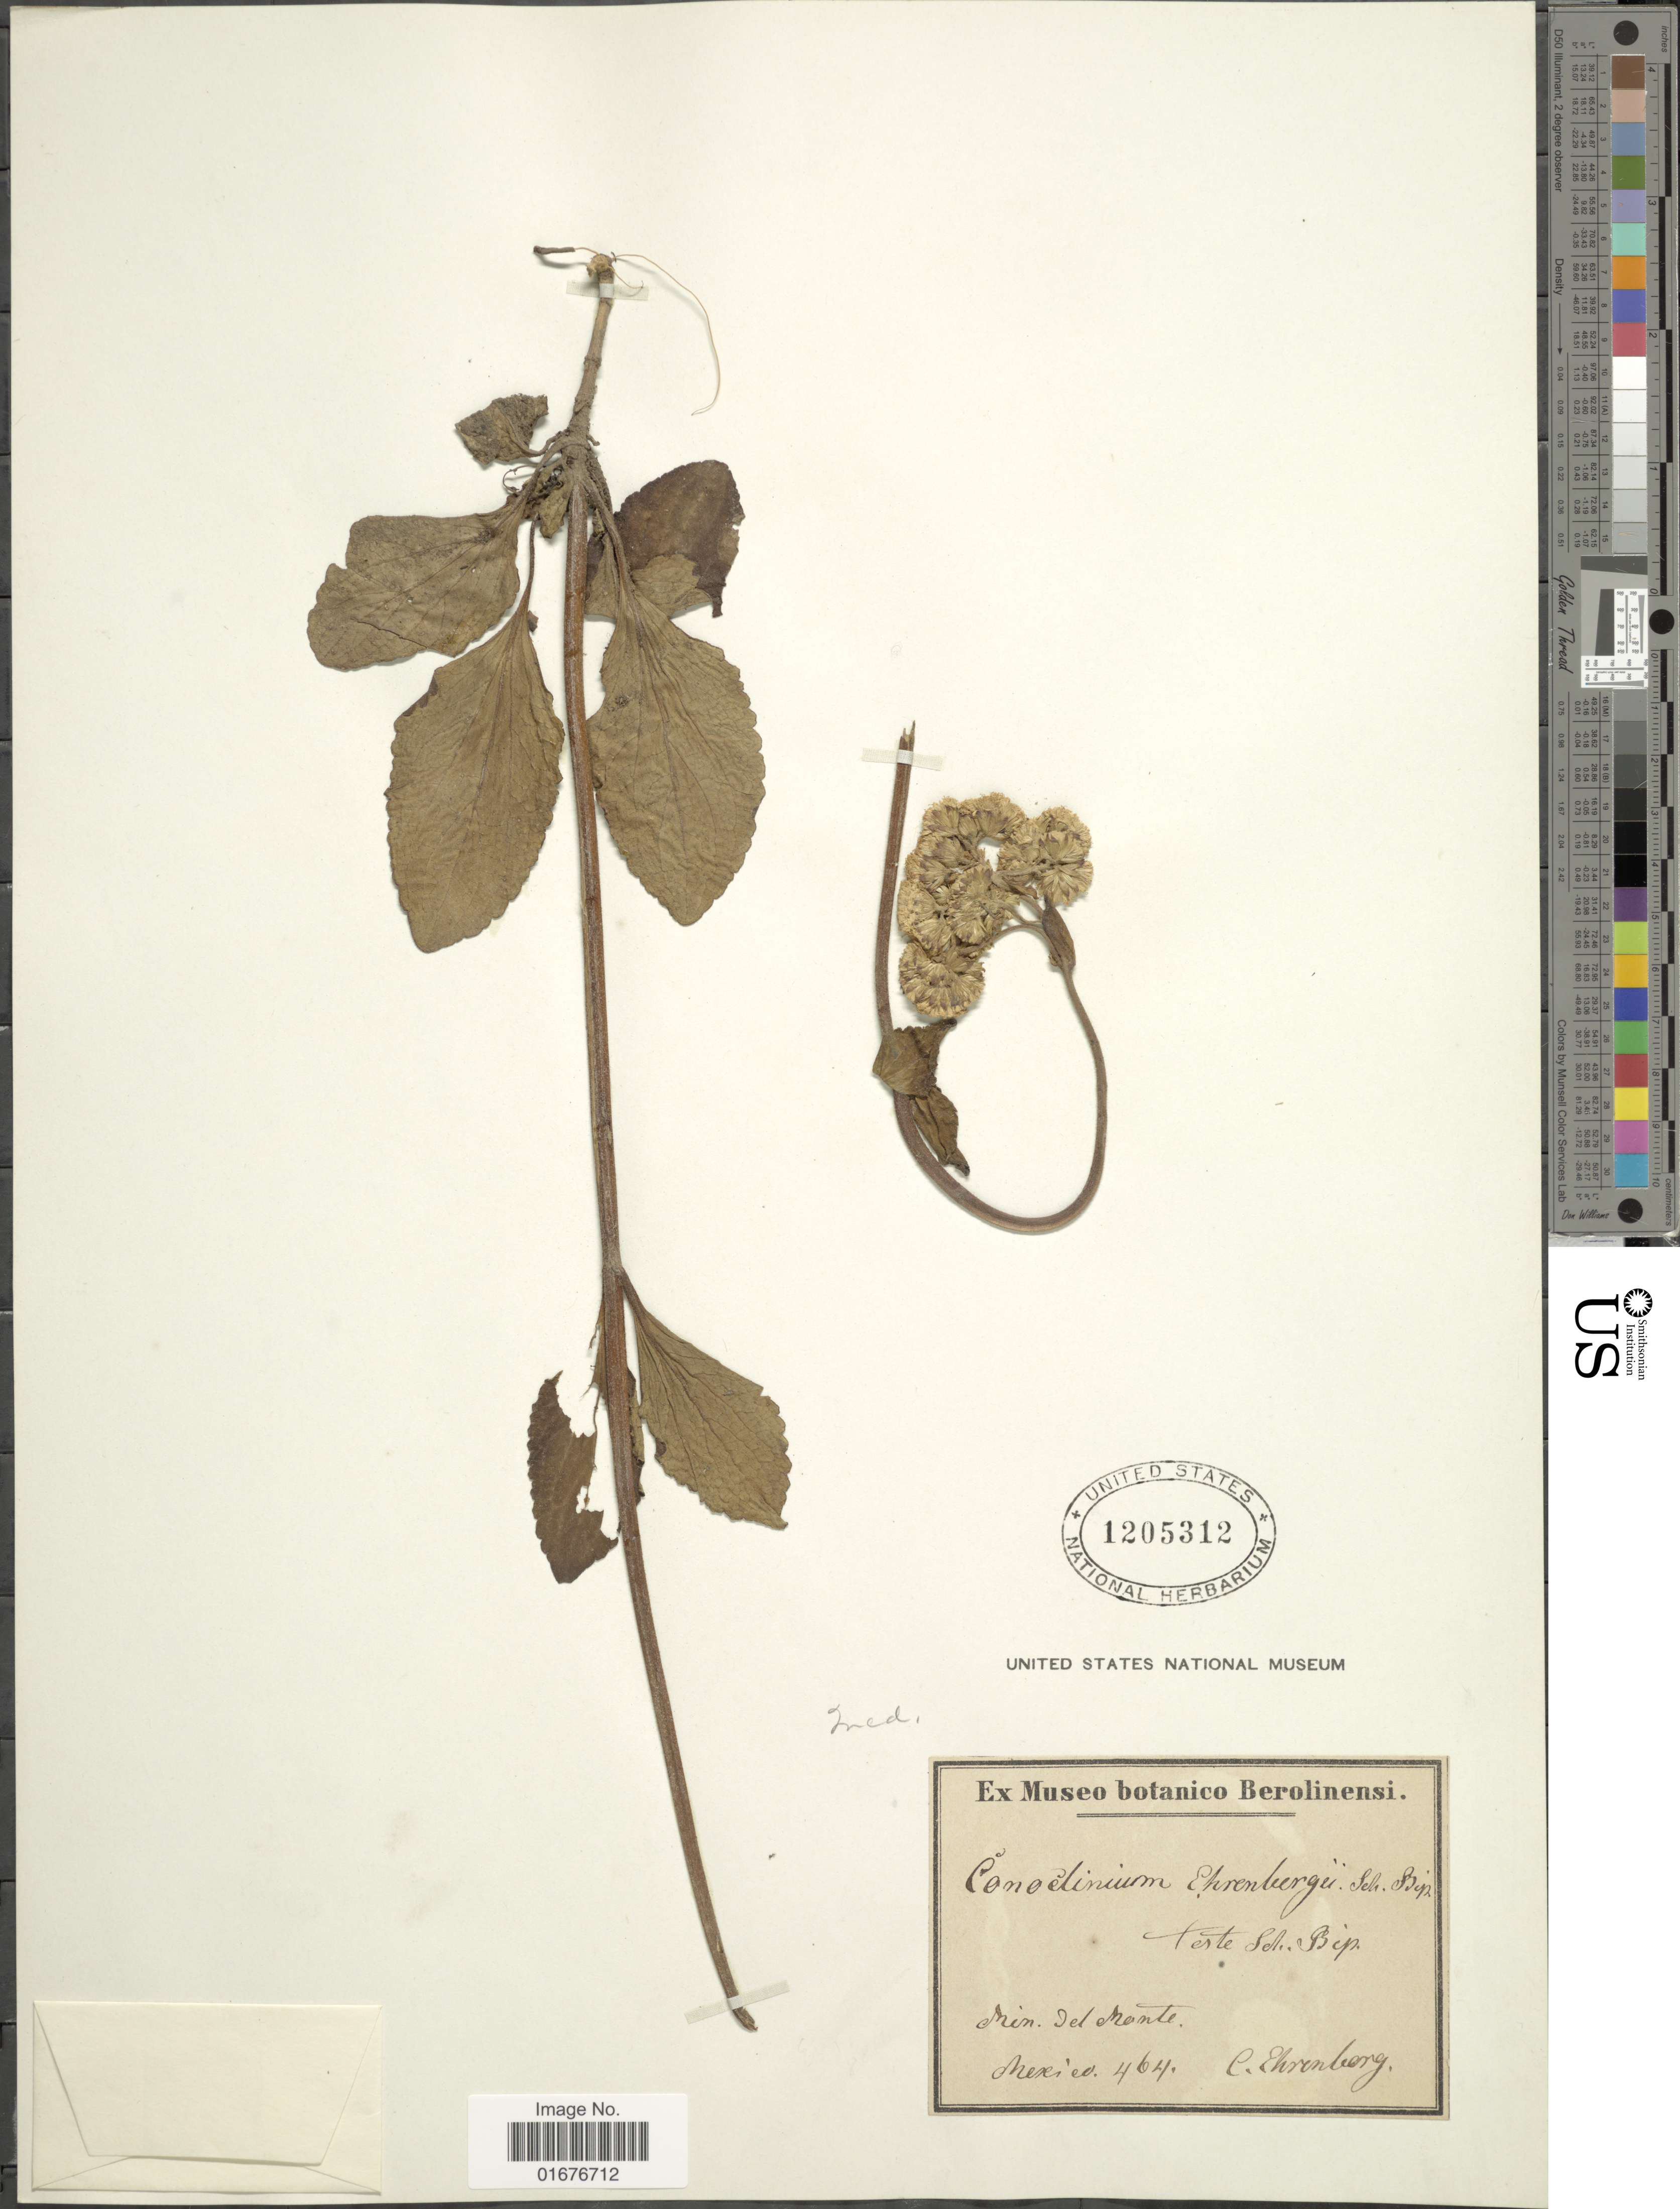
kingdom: Plantae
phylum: Tracheophyta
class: Magnoliopsida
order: Asterales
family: Asteraceae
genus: Ageratina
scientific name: Ageratina prunellaefolia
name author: (Kunth) R.M. King & H. Rob.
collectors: C. G. Ehrenberg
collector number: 464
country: Mexico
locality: Min. del Monte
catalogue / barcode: US 1205312